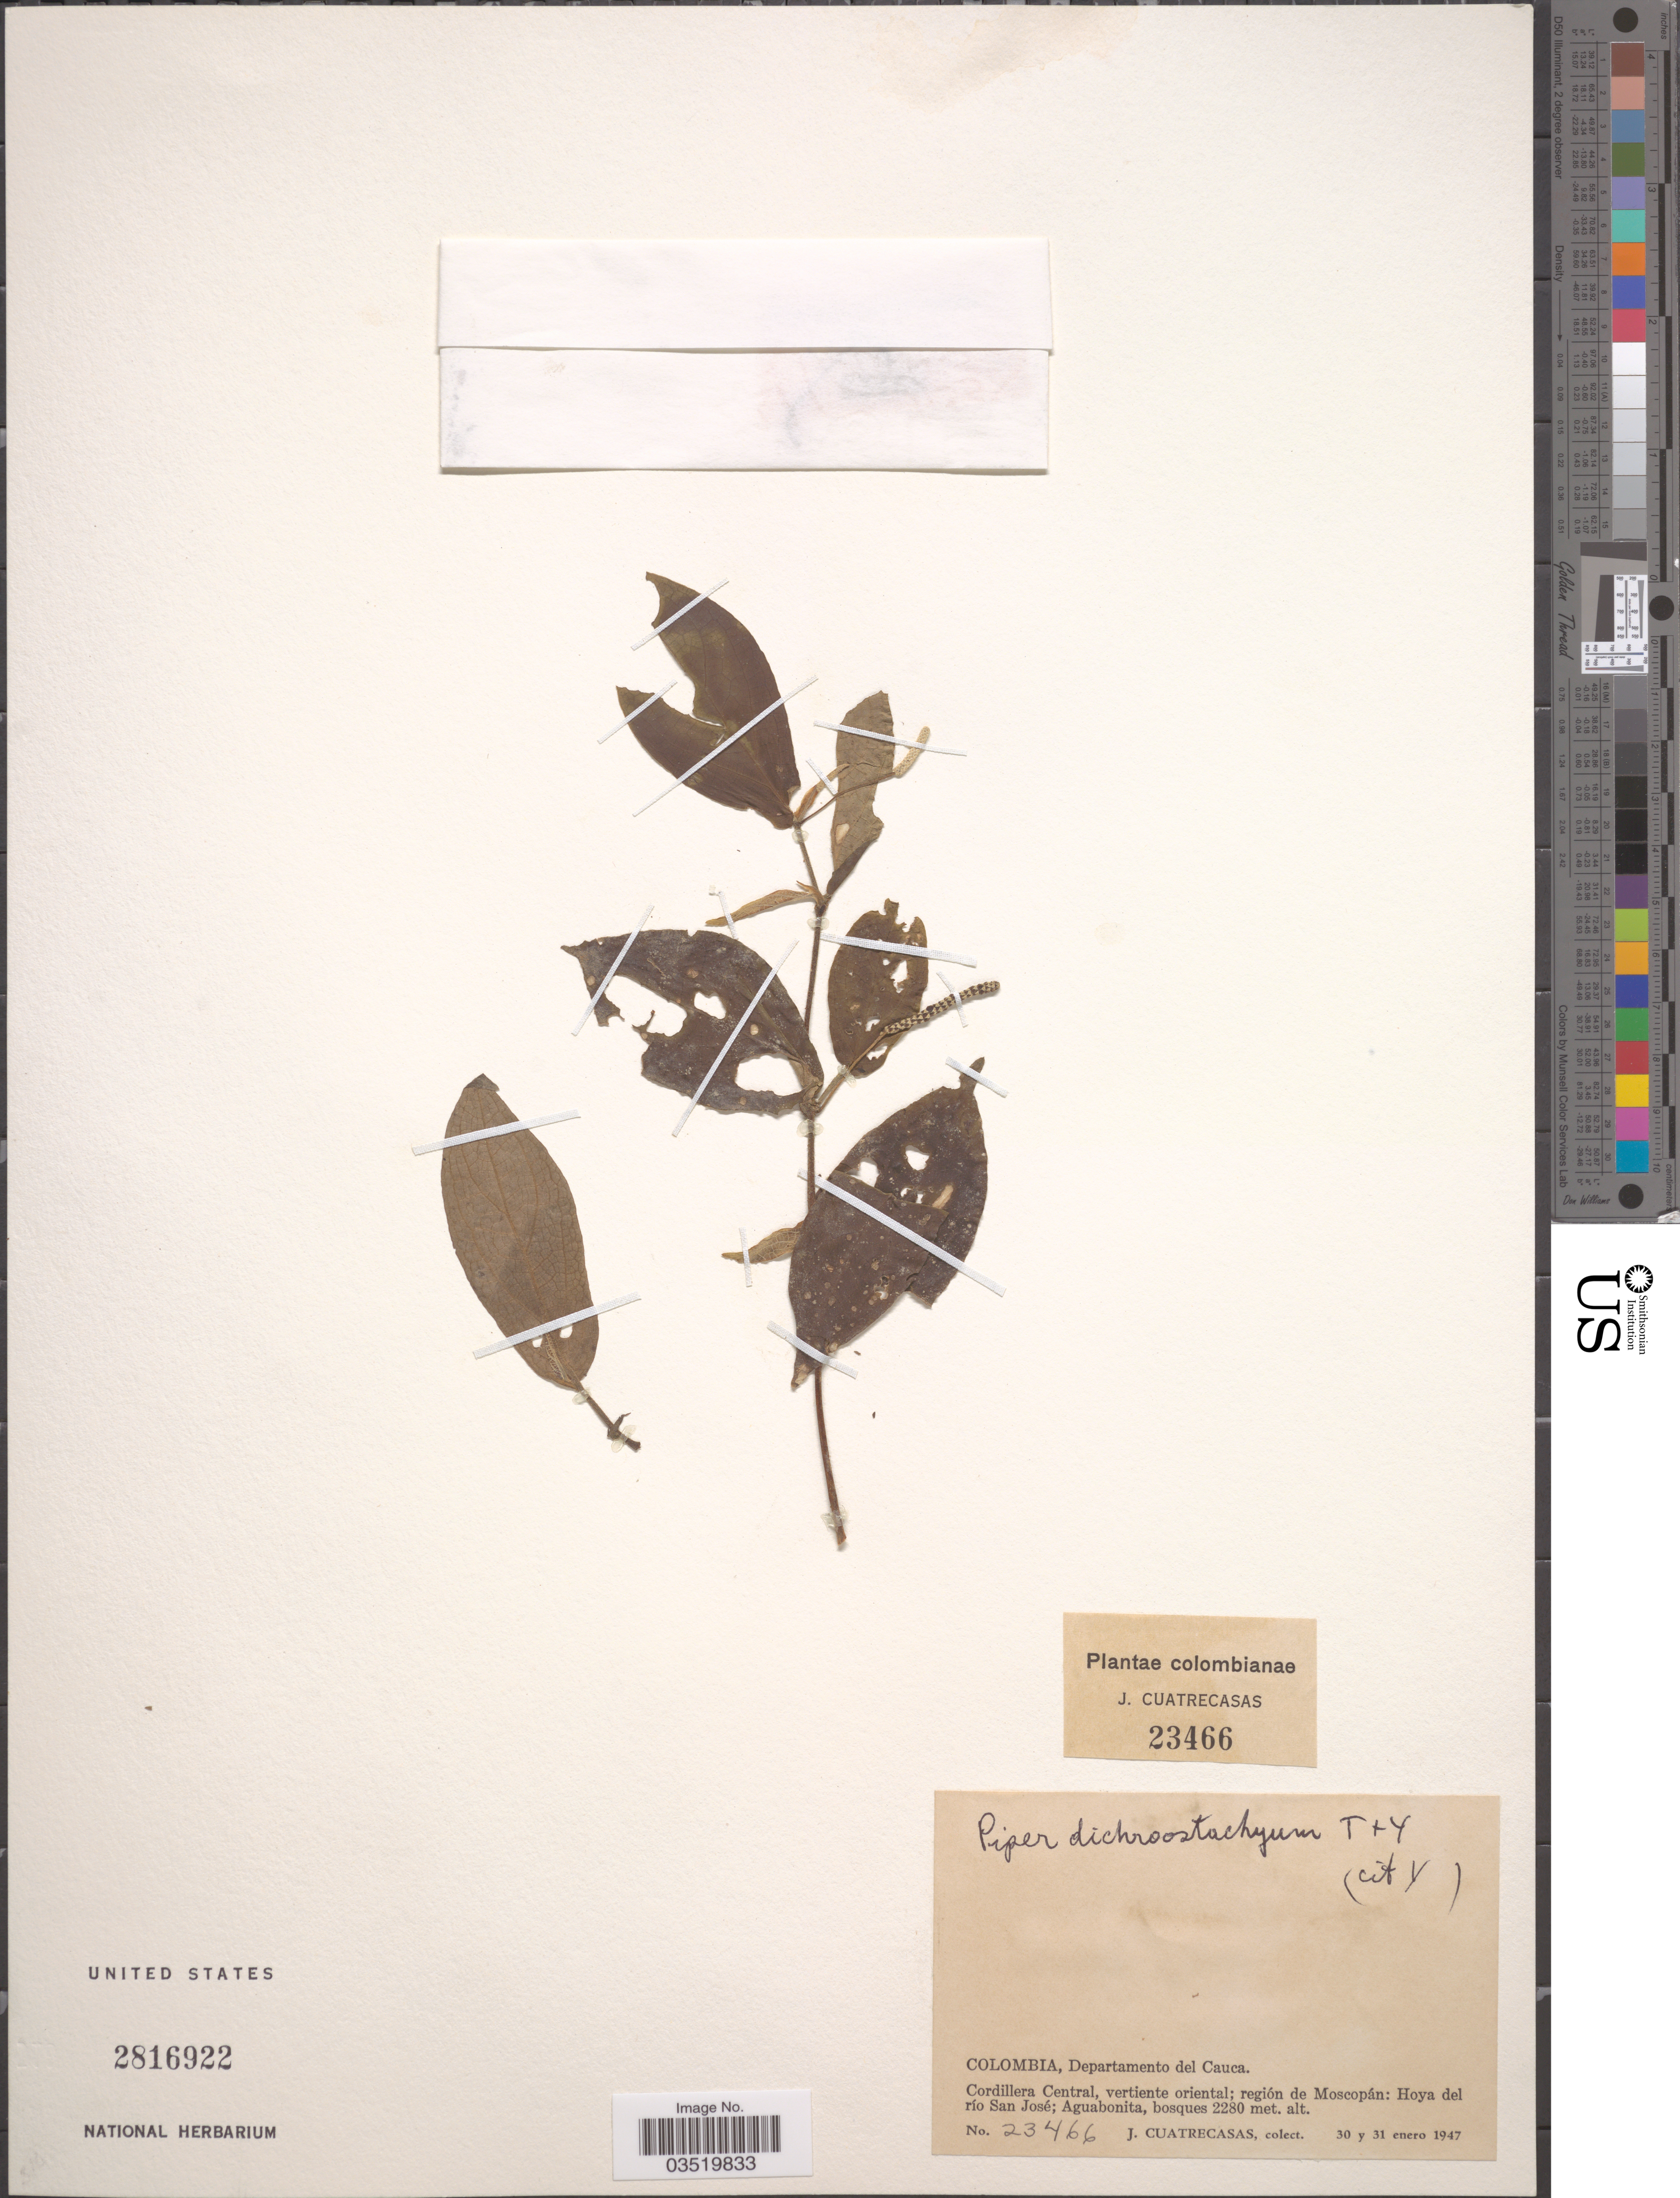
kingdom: Plantae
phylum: Tracheophyta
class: Magnoliopsida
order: Piperales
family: Piperaceae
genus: Piper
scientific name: Piper dichroostachyum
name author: Trel. & Yunck.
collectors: J. Cuatrecasas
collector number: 23466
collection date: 1947-01-30/1947-01-31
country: Colombia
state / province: Cauca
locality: Departamento del Cauca. Cordillera Central, vertiente oriental; región de Moscopán: Hoya del río San José; Aguabonita.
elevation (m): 2280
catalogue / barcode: US 2816922